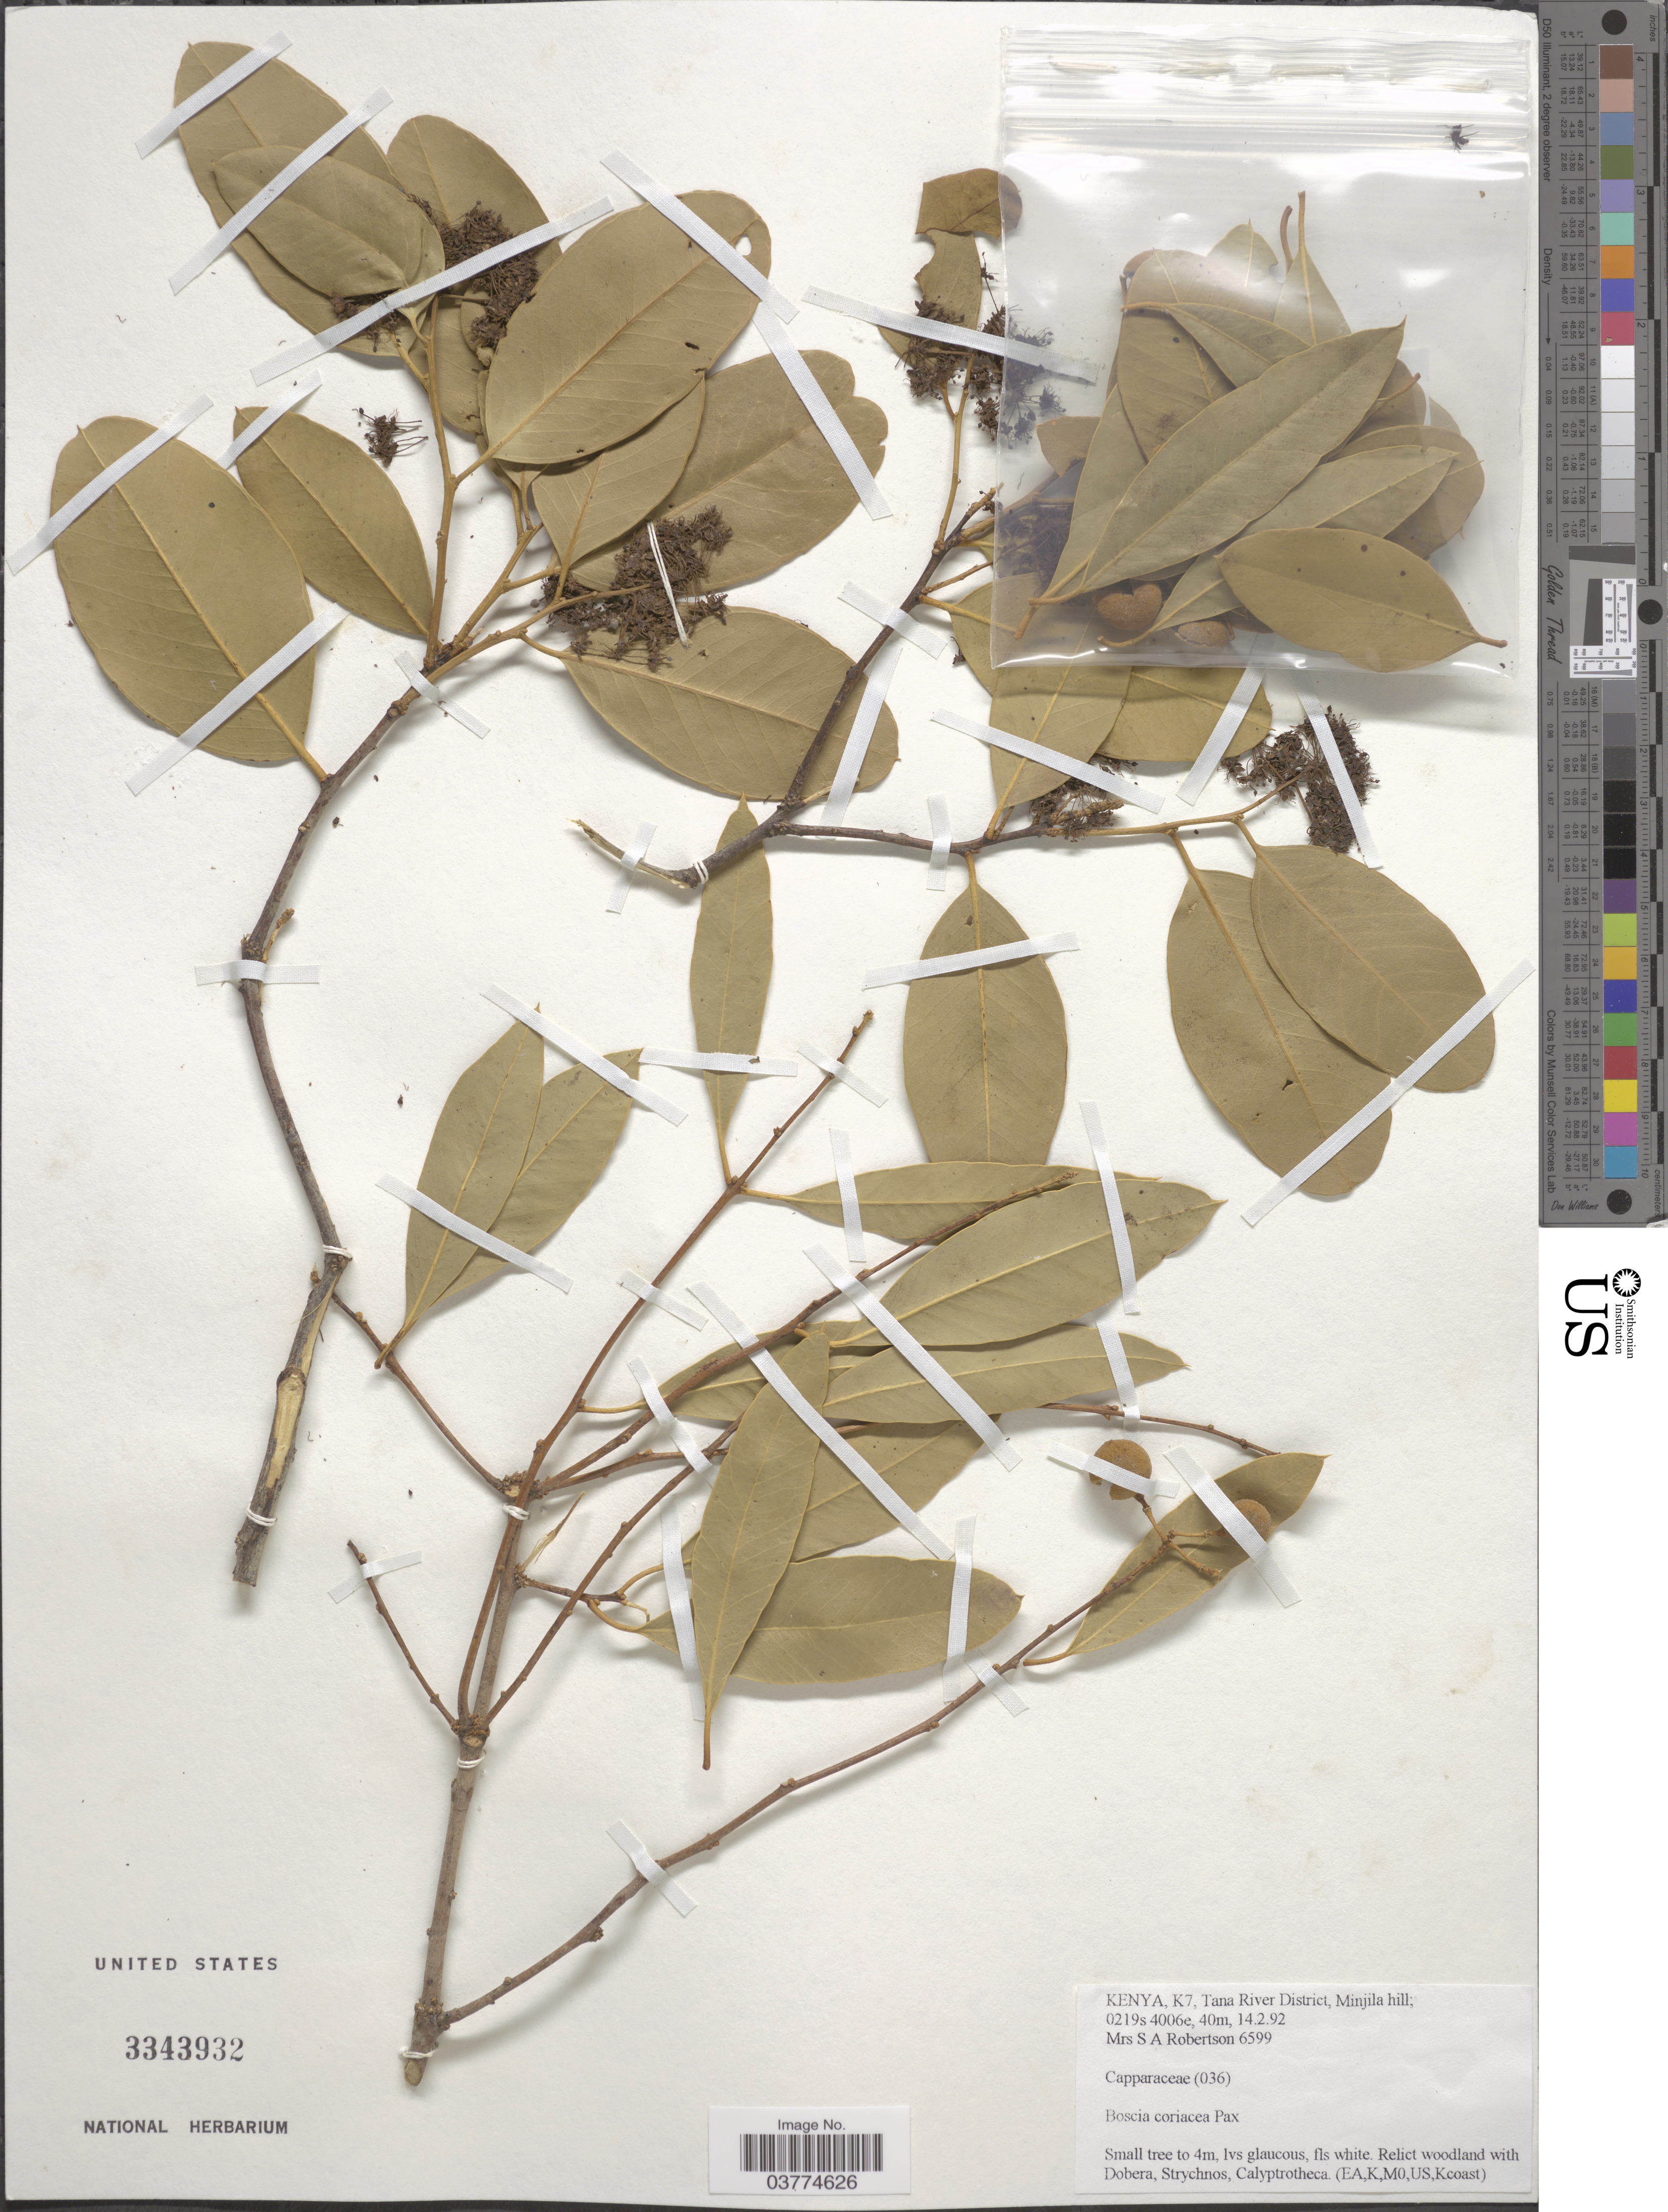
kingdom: Plantae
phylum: Tracheophyta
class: Magnoliopsida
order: Brassicales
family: Capparaceae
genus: Boscia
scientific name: Boscia coriacea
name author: Graells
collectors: S. Robertson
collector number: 6599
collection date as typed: Transcribed d/m/y: 14/2/92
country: Kenya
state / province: Tana River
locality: K7, Tana River District, Minjila hill.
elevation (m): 40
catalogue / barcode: US 3343932